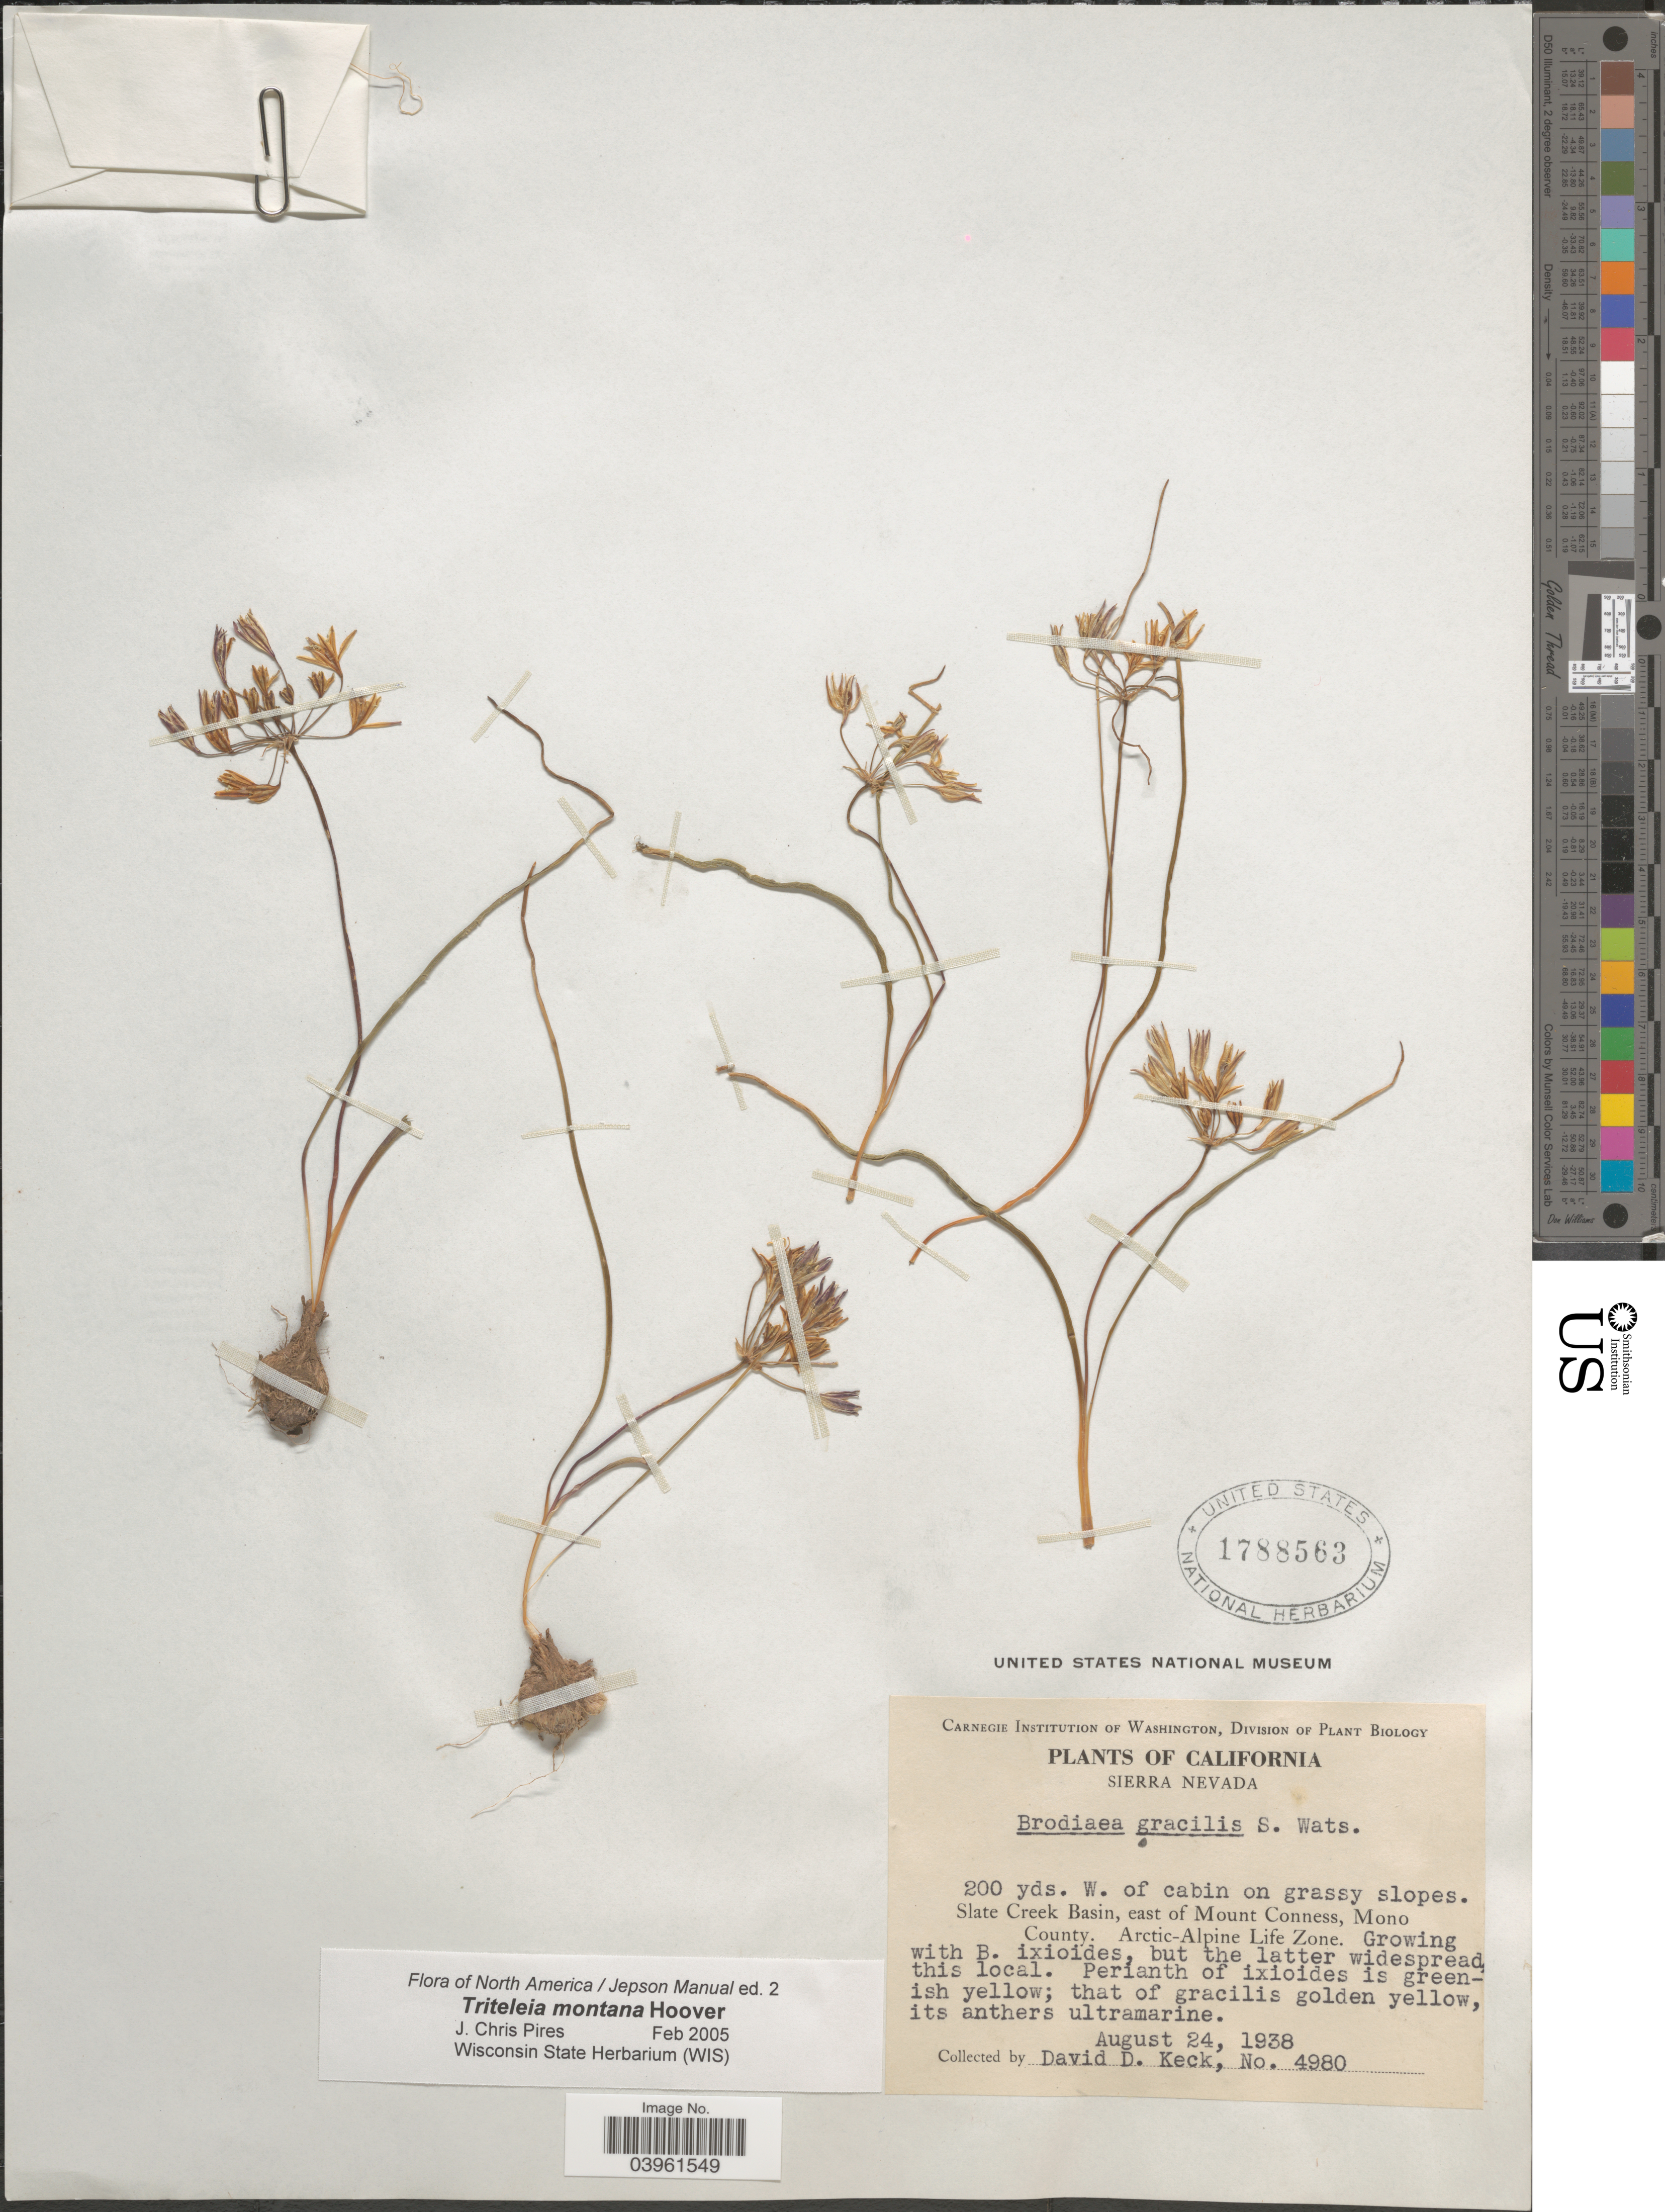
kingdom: Plantae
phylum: Tracheophyta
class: Liliopsida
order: Asparagales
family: Asparagaceae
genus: Triteleia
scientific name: Triteleia montana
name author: Hoover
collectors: D. D. Keck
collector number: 4980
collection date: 1938-08-24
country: United States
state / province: California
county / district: Mono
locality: Sierra Nevada. 200 yds. W. of cabin on grassy slopes. Slate Creek Basin, east of Mount Conness, Mono County. Arctic-Alpine Life Zone.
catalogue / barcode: US 1788563